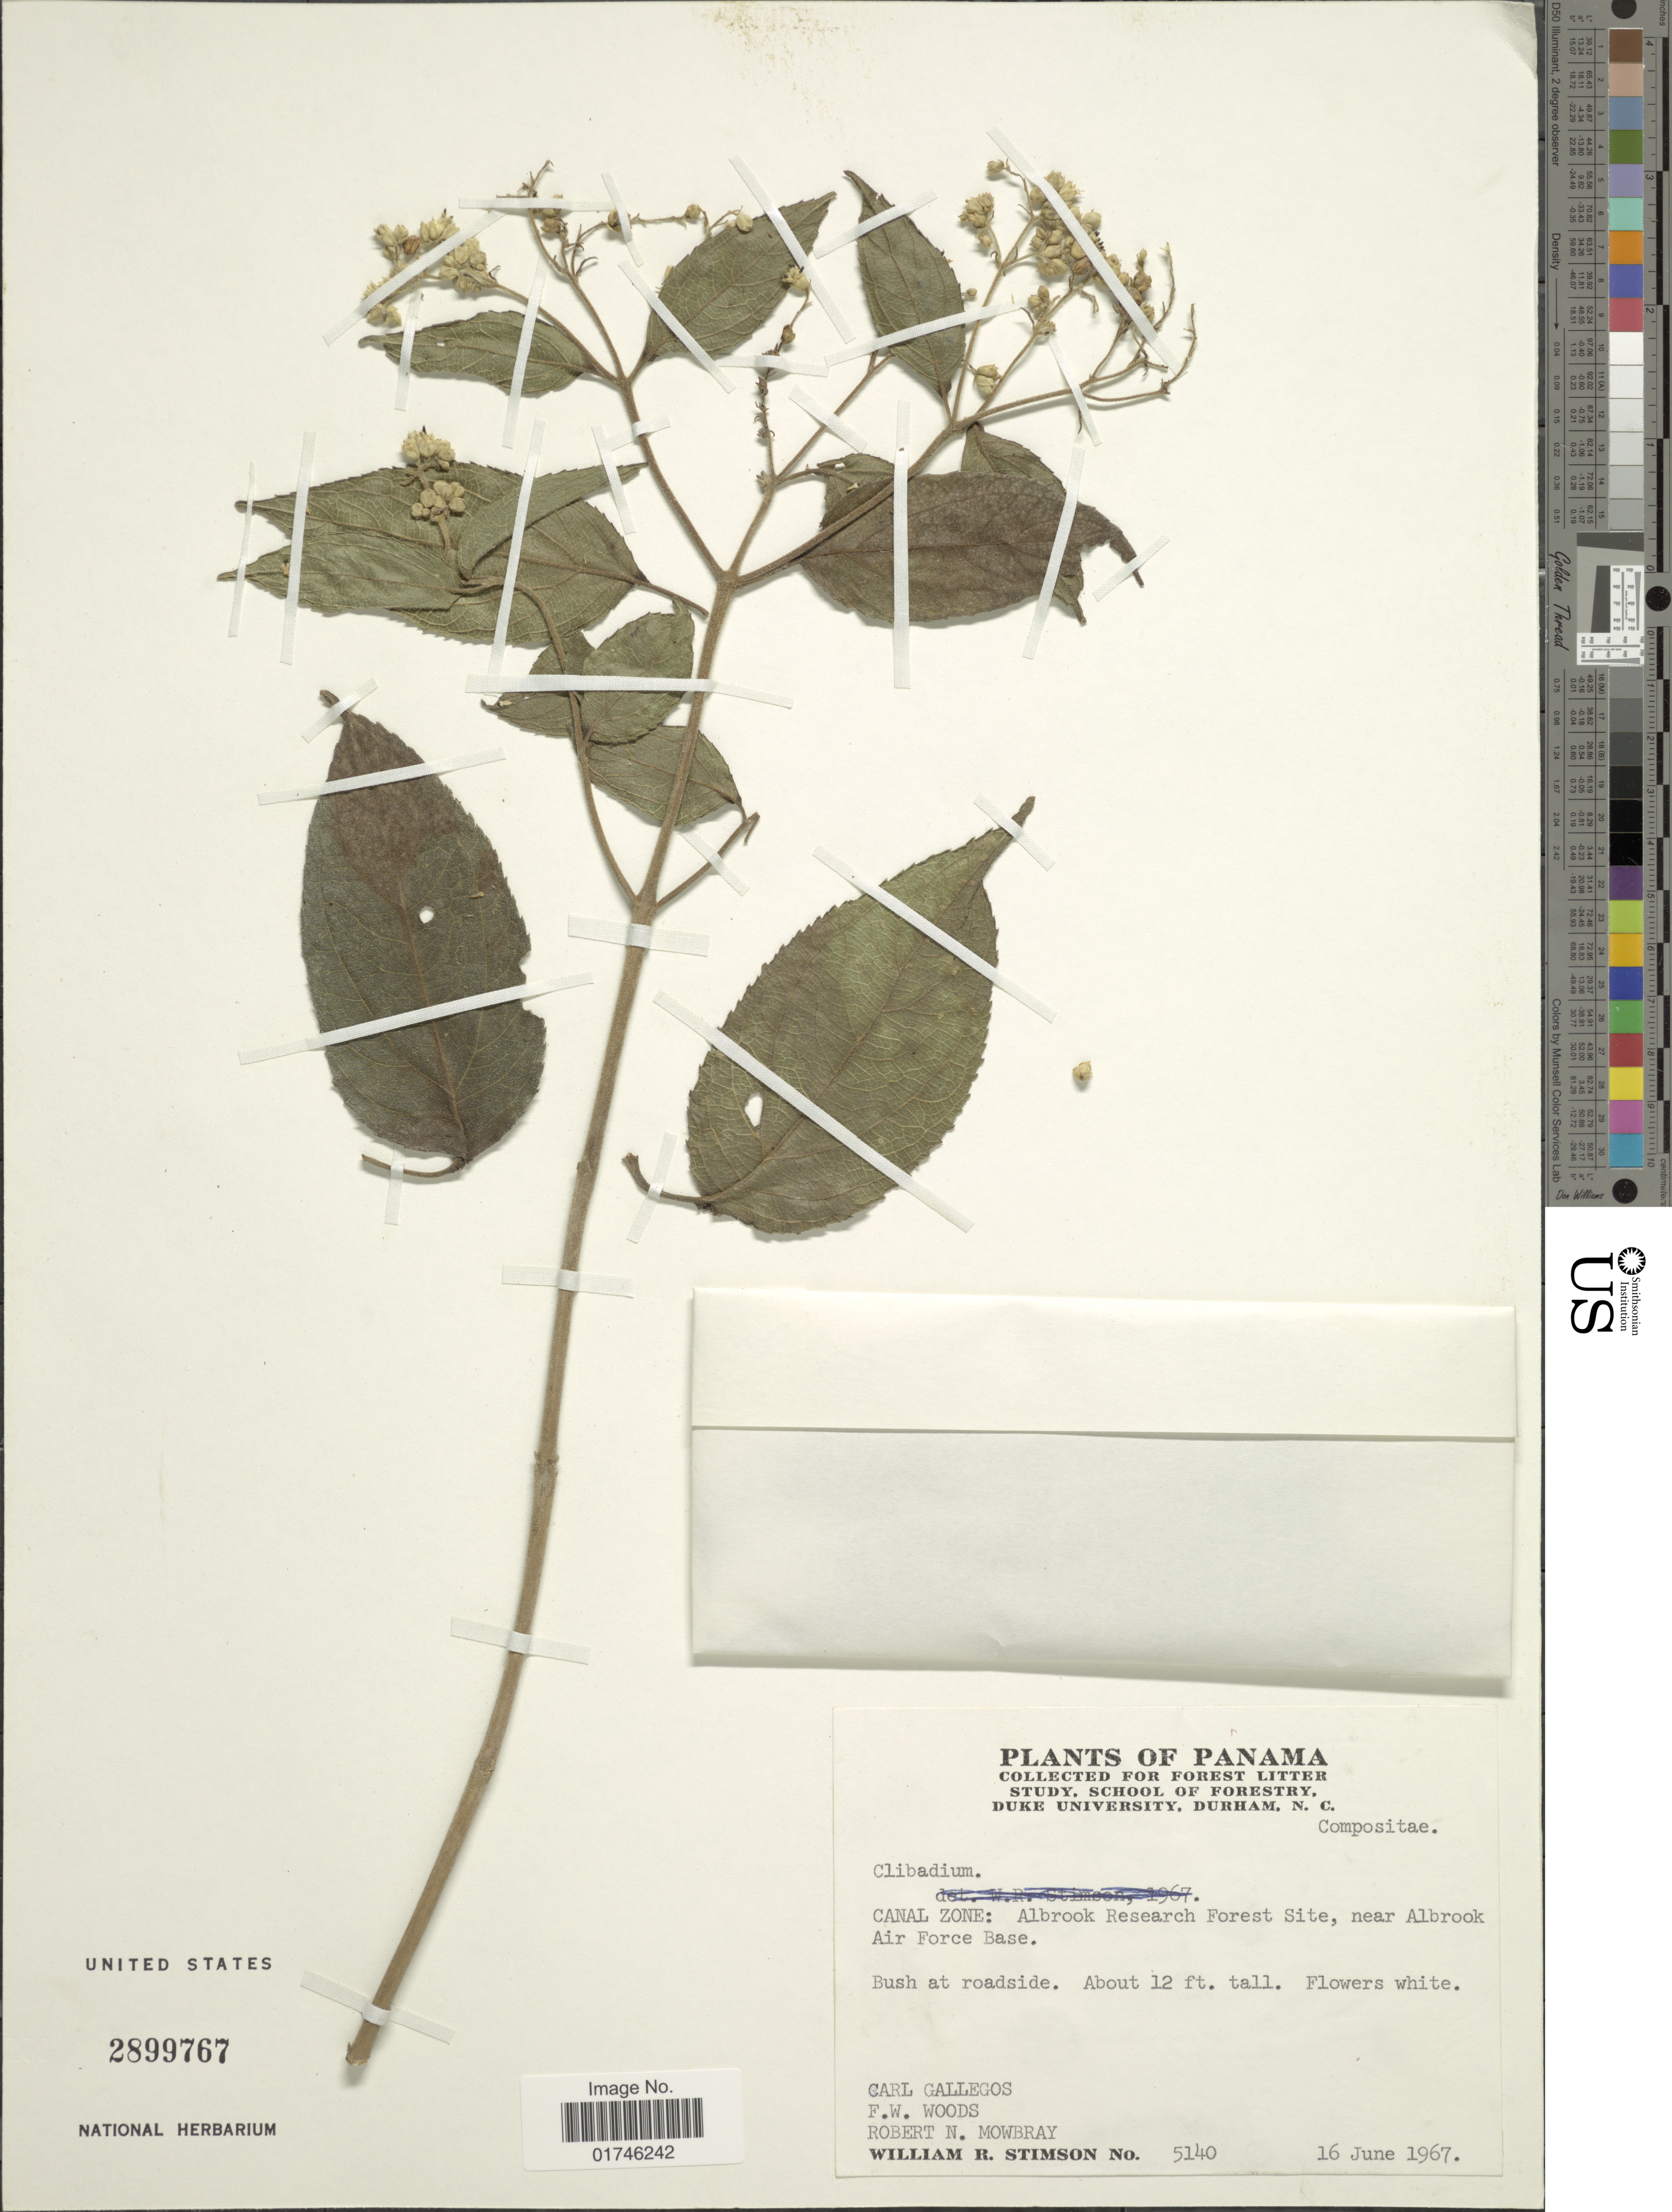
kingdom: Plantae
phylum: Tracheophyta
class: Magnoliopsida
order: Asterales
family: Asteraceae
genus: Clibadium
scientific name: Clibadium surinamense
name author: L.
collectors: C. Gallegos, F. W. Woods & R. Mowbray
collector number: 5140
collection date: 1967-06-16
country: Panama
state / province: Colón / Panamá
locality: Canal Zone: Albrook Research Forest Site, near Albrook Air Force Base.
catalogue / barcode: US 2899767